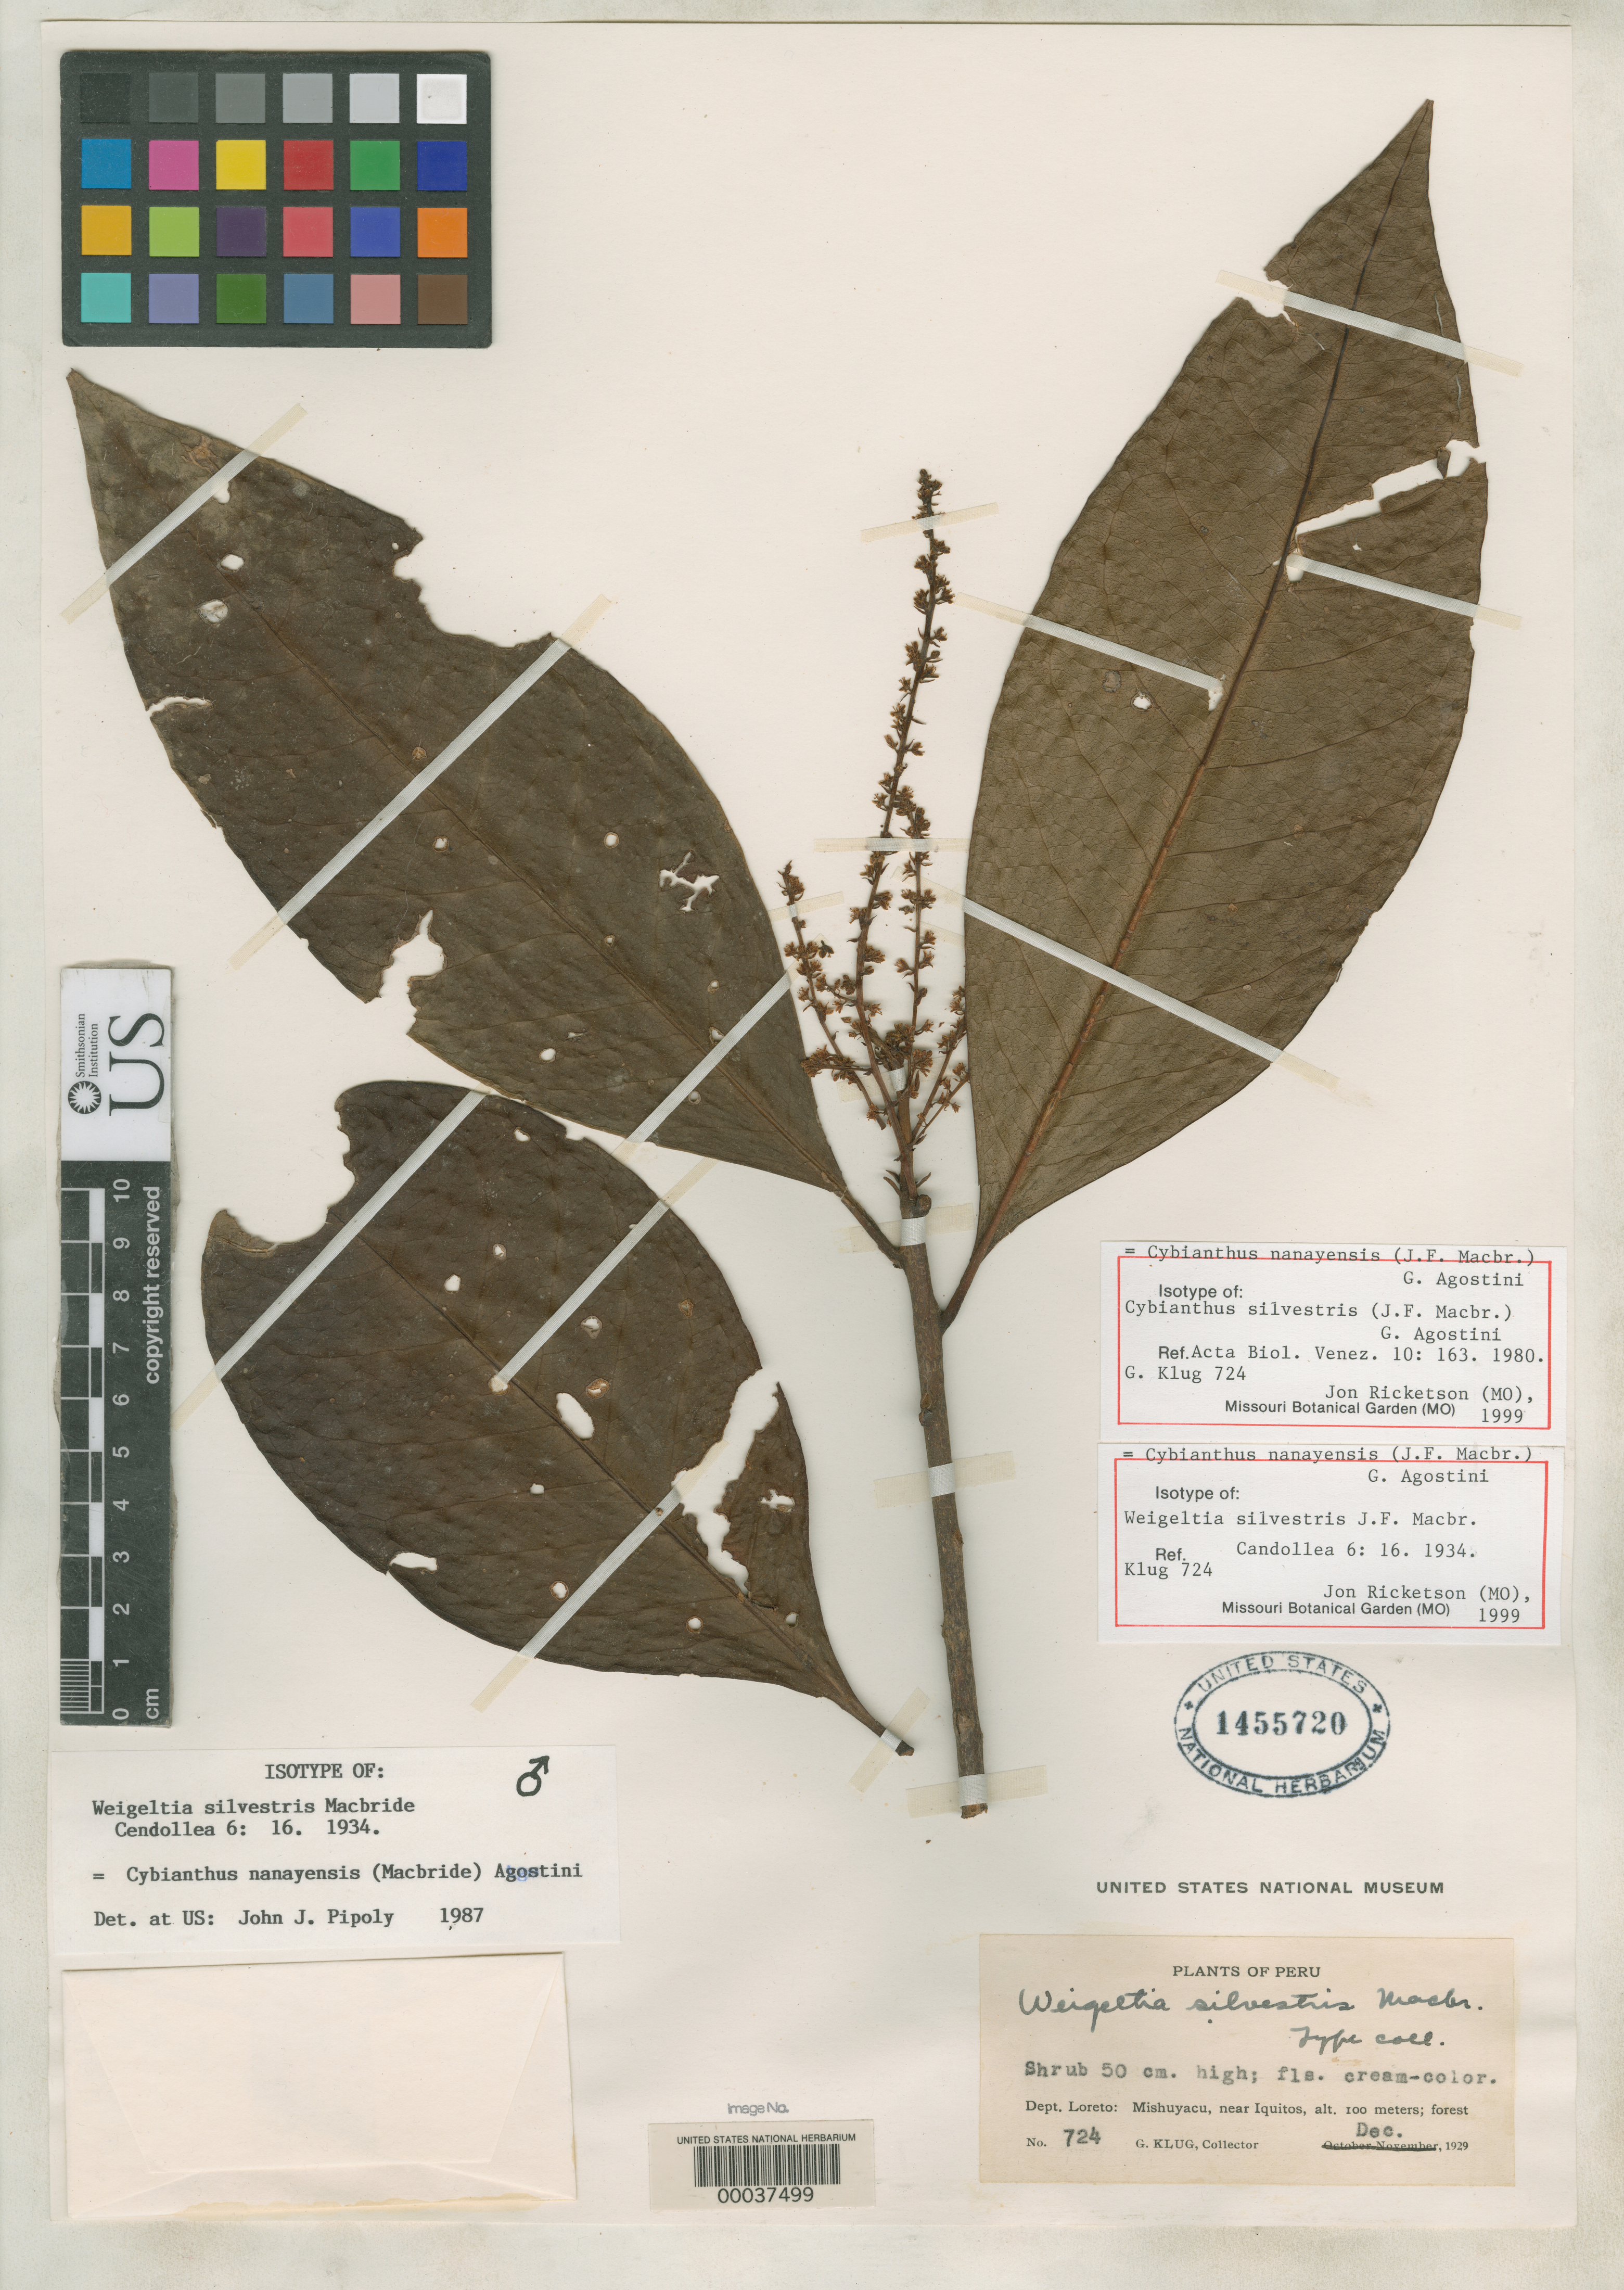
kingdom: Plantae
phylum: Tracheophyta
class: Magnoliopsida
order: Ericales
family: Primulaceae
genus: Weigeltia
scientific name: Weigeltia silvestris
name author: J.F. Macbr.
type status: Isotype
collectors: G. Klug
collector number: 724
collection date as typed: Dec 1929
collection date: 1929-12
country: Peru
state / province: Loreto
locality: Mishuyacu, near Iquitos.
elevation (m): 100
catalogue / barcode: US 1455720